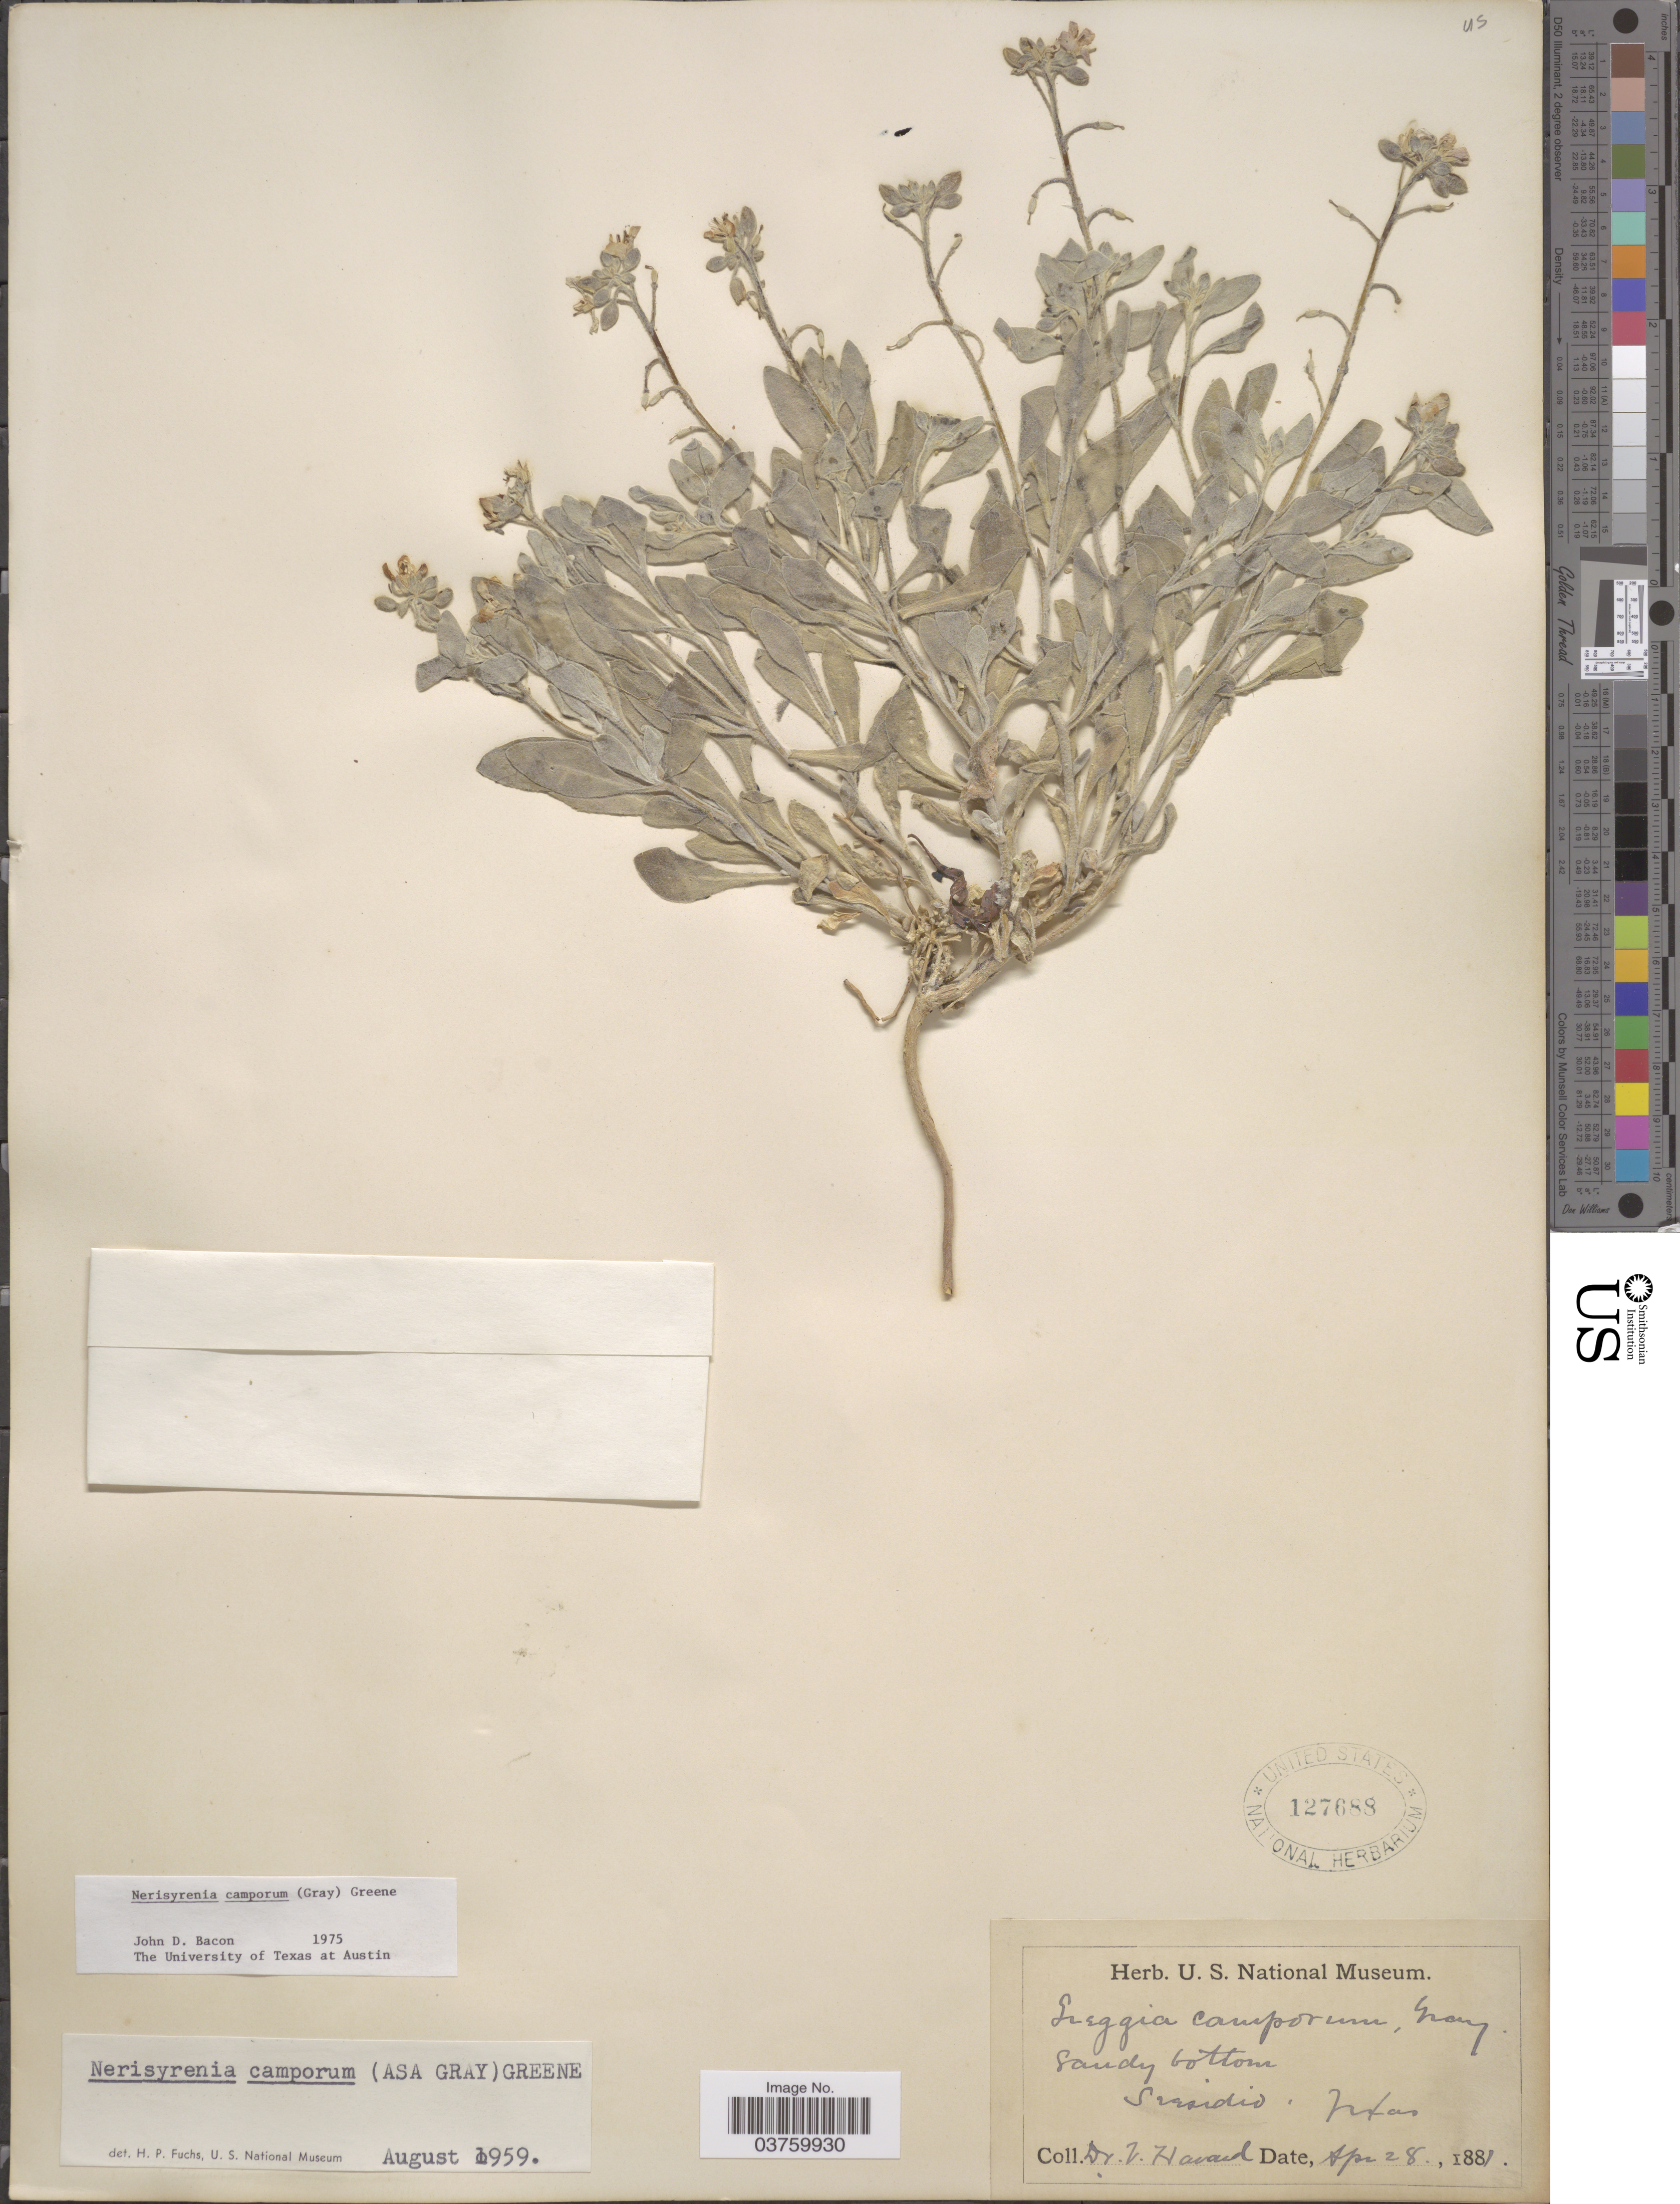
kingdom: Plantae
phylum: Tracheophyta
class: Magnoliopsida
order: Brassicales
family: Brassicaceae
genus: Nerisyrenia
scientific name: Nerisyrenia camporum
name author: (A. Gray) Greene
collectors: V. Havard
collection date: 1881-04-28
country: United States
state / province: Texas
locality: Presidio.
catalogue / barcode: US 127688